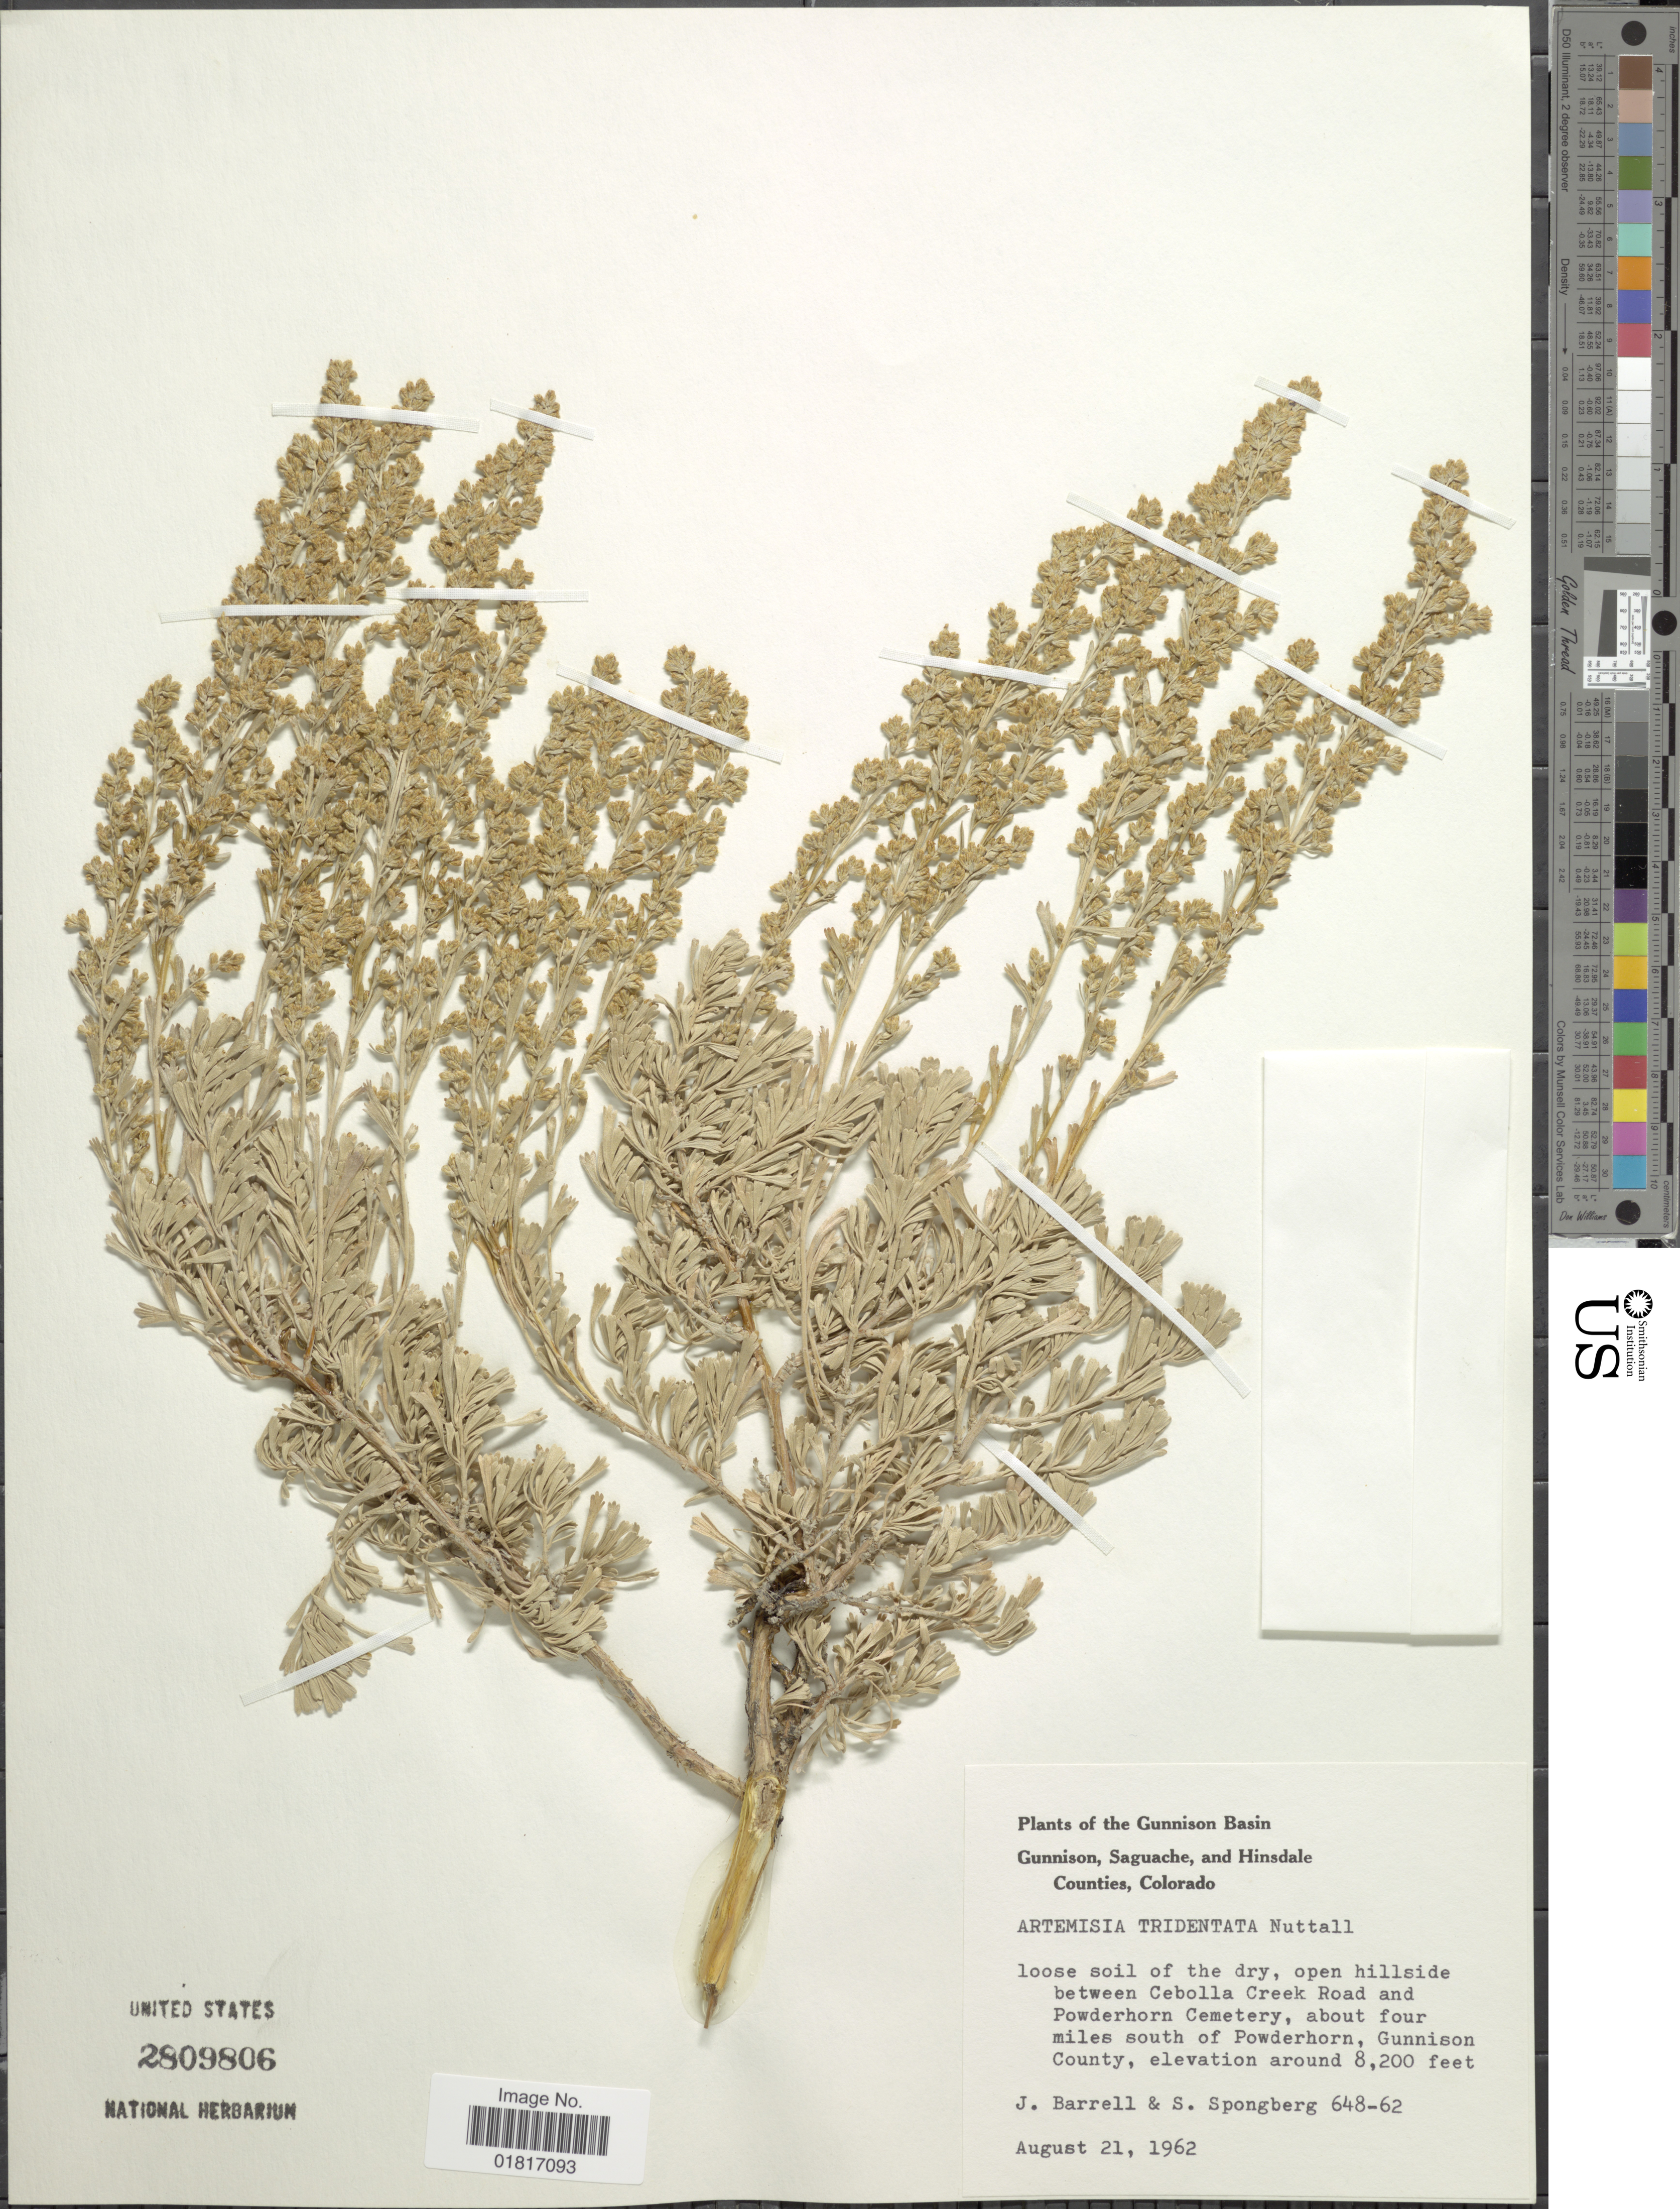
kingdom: Plantae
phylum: Tracheophyta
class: Magnoliopsida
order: Asterales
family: Asteraceae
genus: Artemisia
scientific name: Artemisia tridentata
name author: Nutt.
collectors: J. Barrell & S. A.Spongberg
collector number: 648-62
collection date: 1962-08-21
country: United States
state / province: Colorado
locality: The Gunnsison Basin Gunnison, Saguache, and Hinsdale Counties, open hillside between Cebolla Creek Road and Powderhorn Cemetry, about four miles south of Powderhorn, Gunnison County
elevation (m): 2499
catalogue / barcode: US 2809806